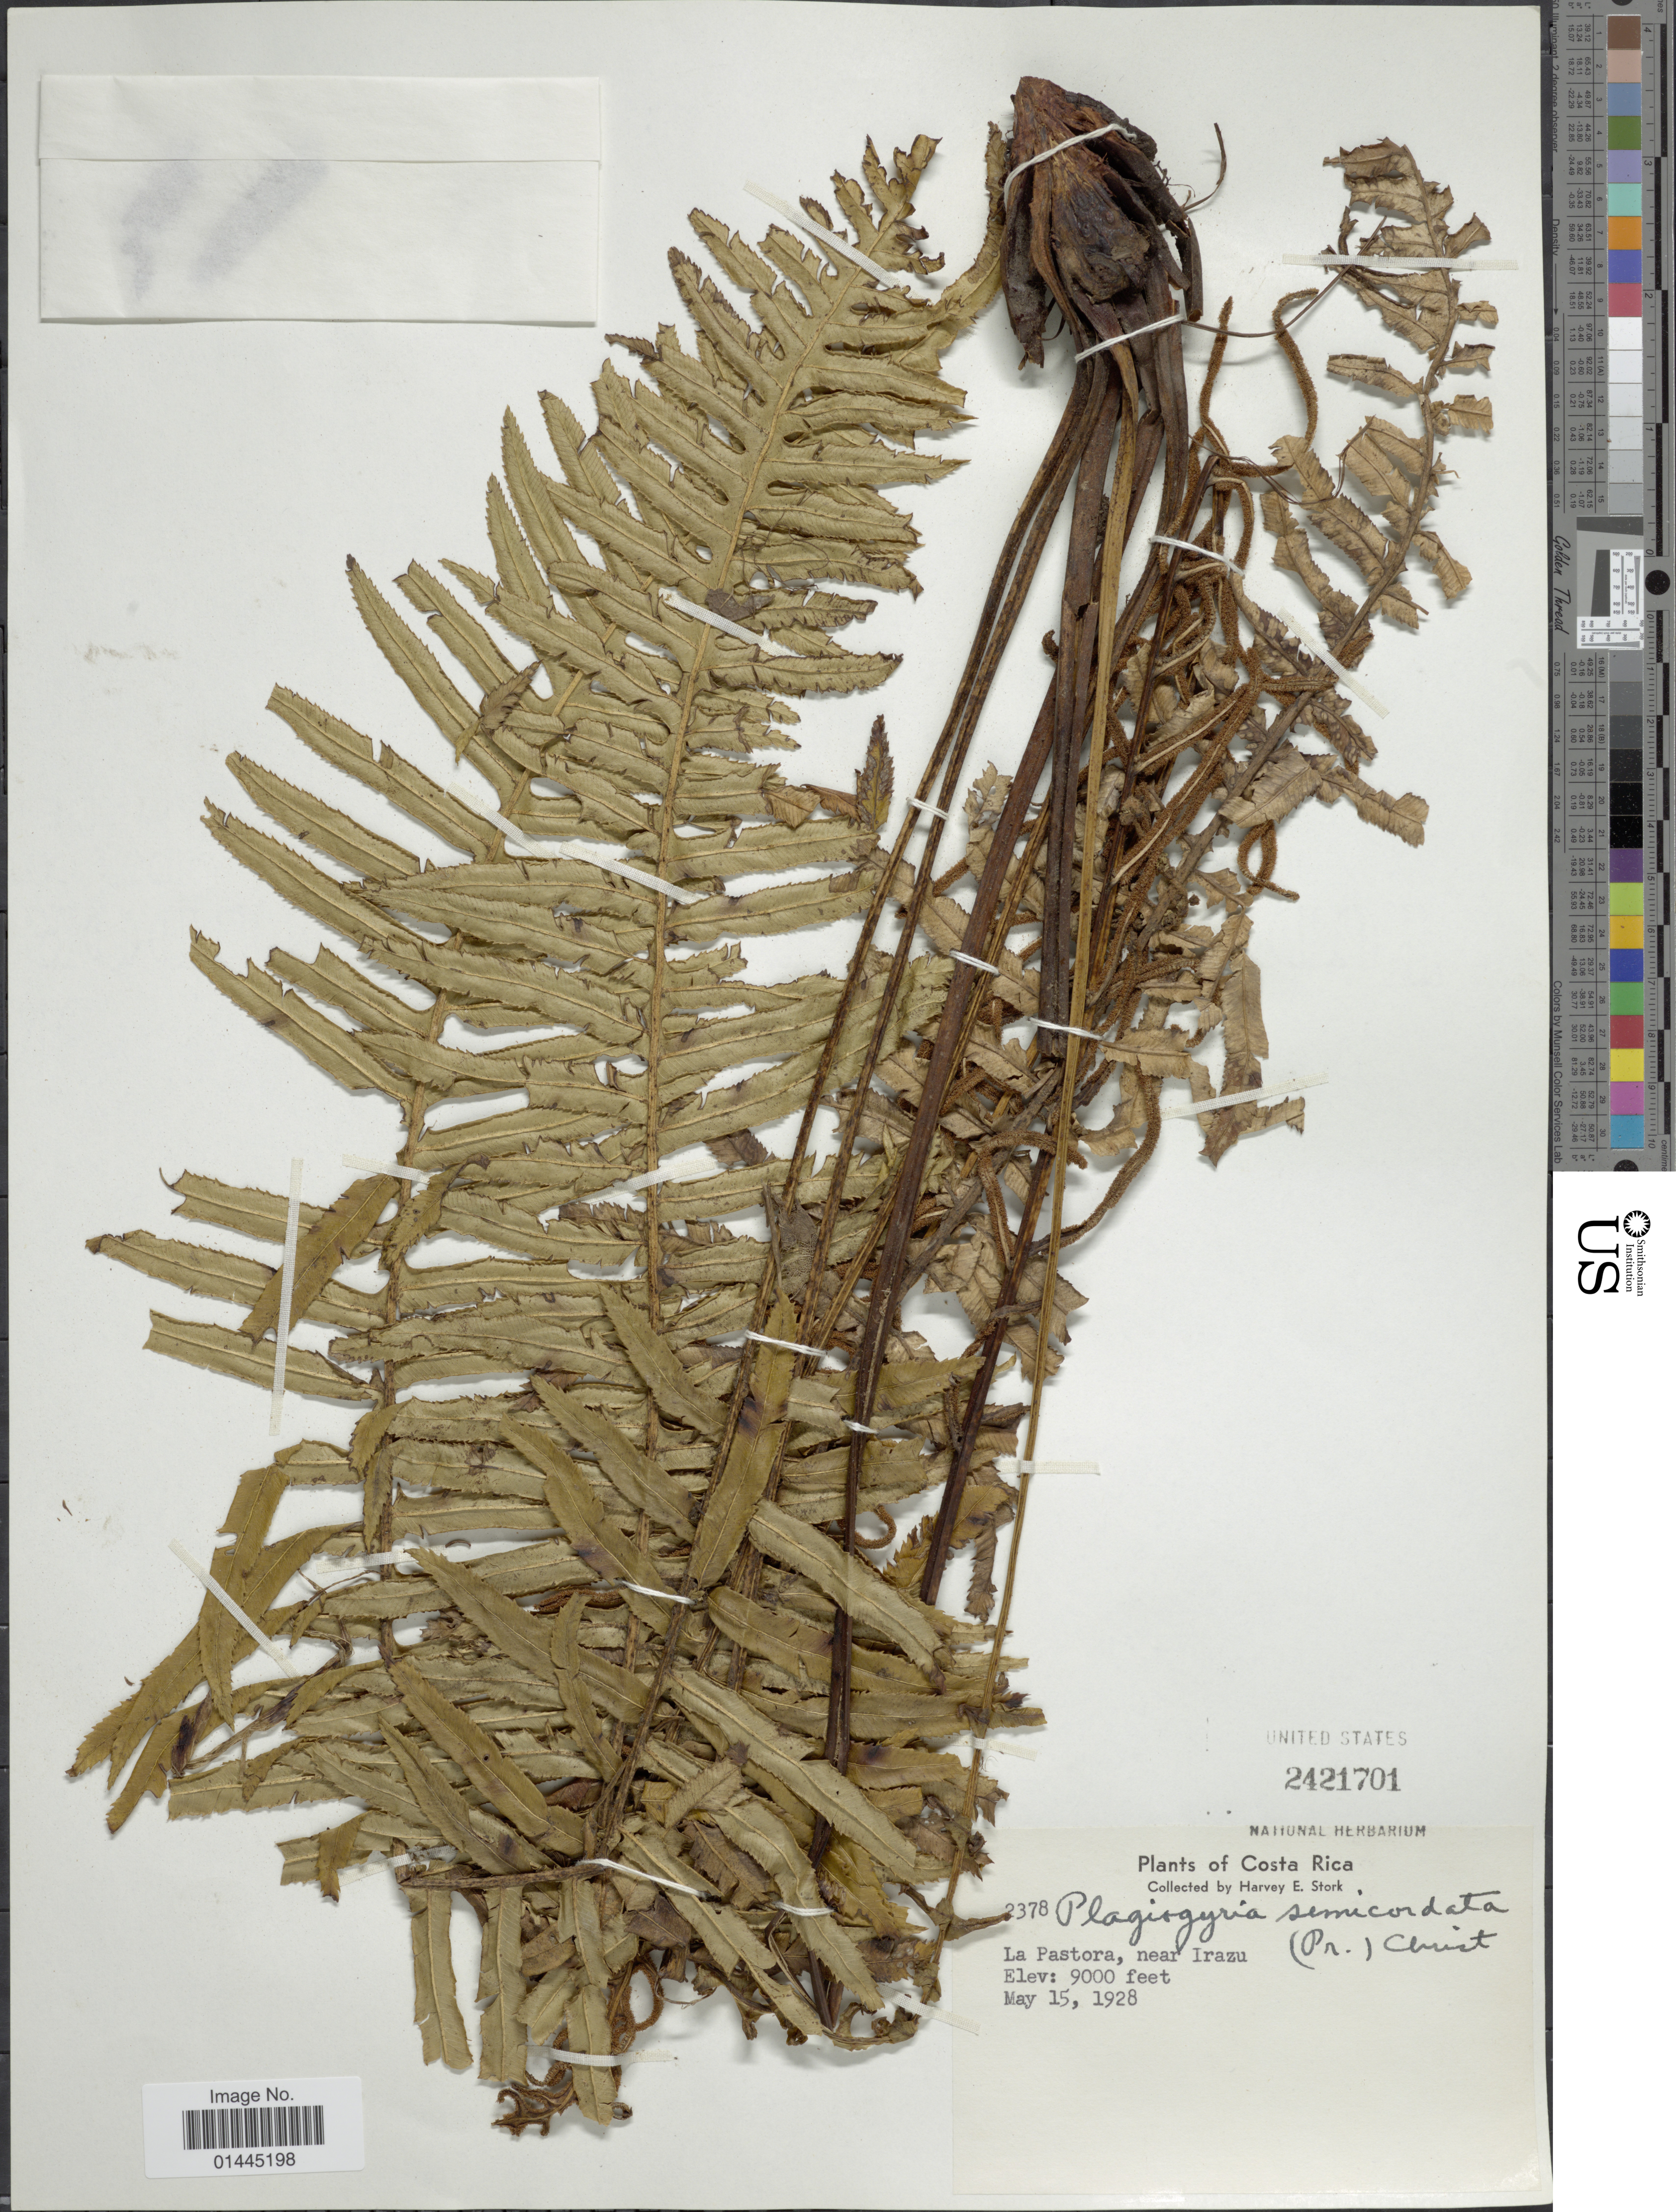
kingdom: Plantae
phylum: Tracheophyta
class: Polypodiopsida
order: Cyatheales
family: Plagiogyriaceae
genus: Plagiogyria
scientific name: Plagiogyria costaricensis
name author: Mett. ex Kuhn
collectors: H. E. Stork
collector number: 2378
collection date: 1928-05-15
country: Costa Rica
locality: La Pastora, near Irazu.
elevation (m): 2743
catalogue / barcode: US 2421701